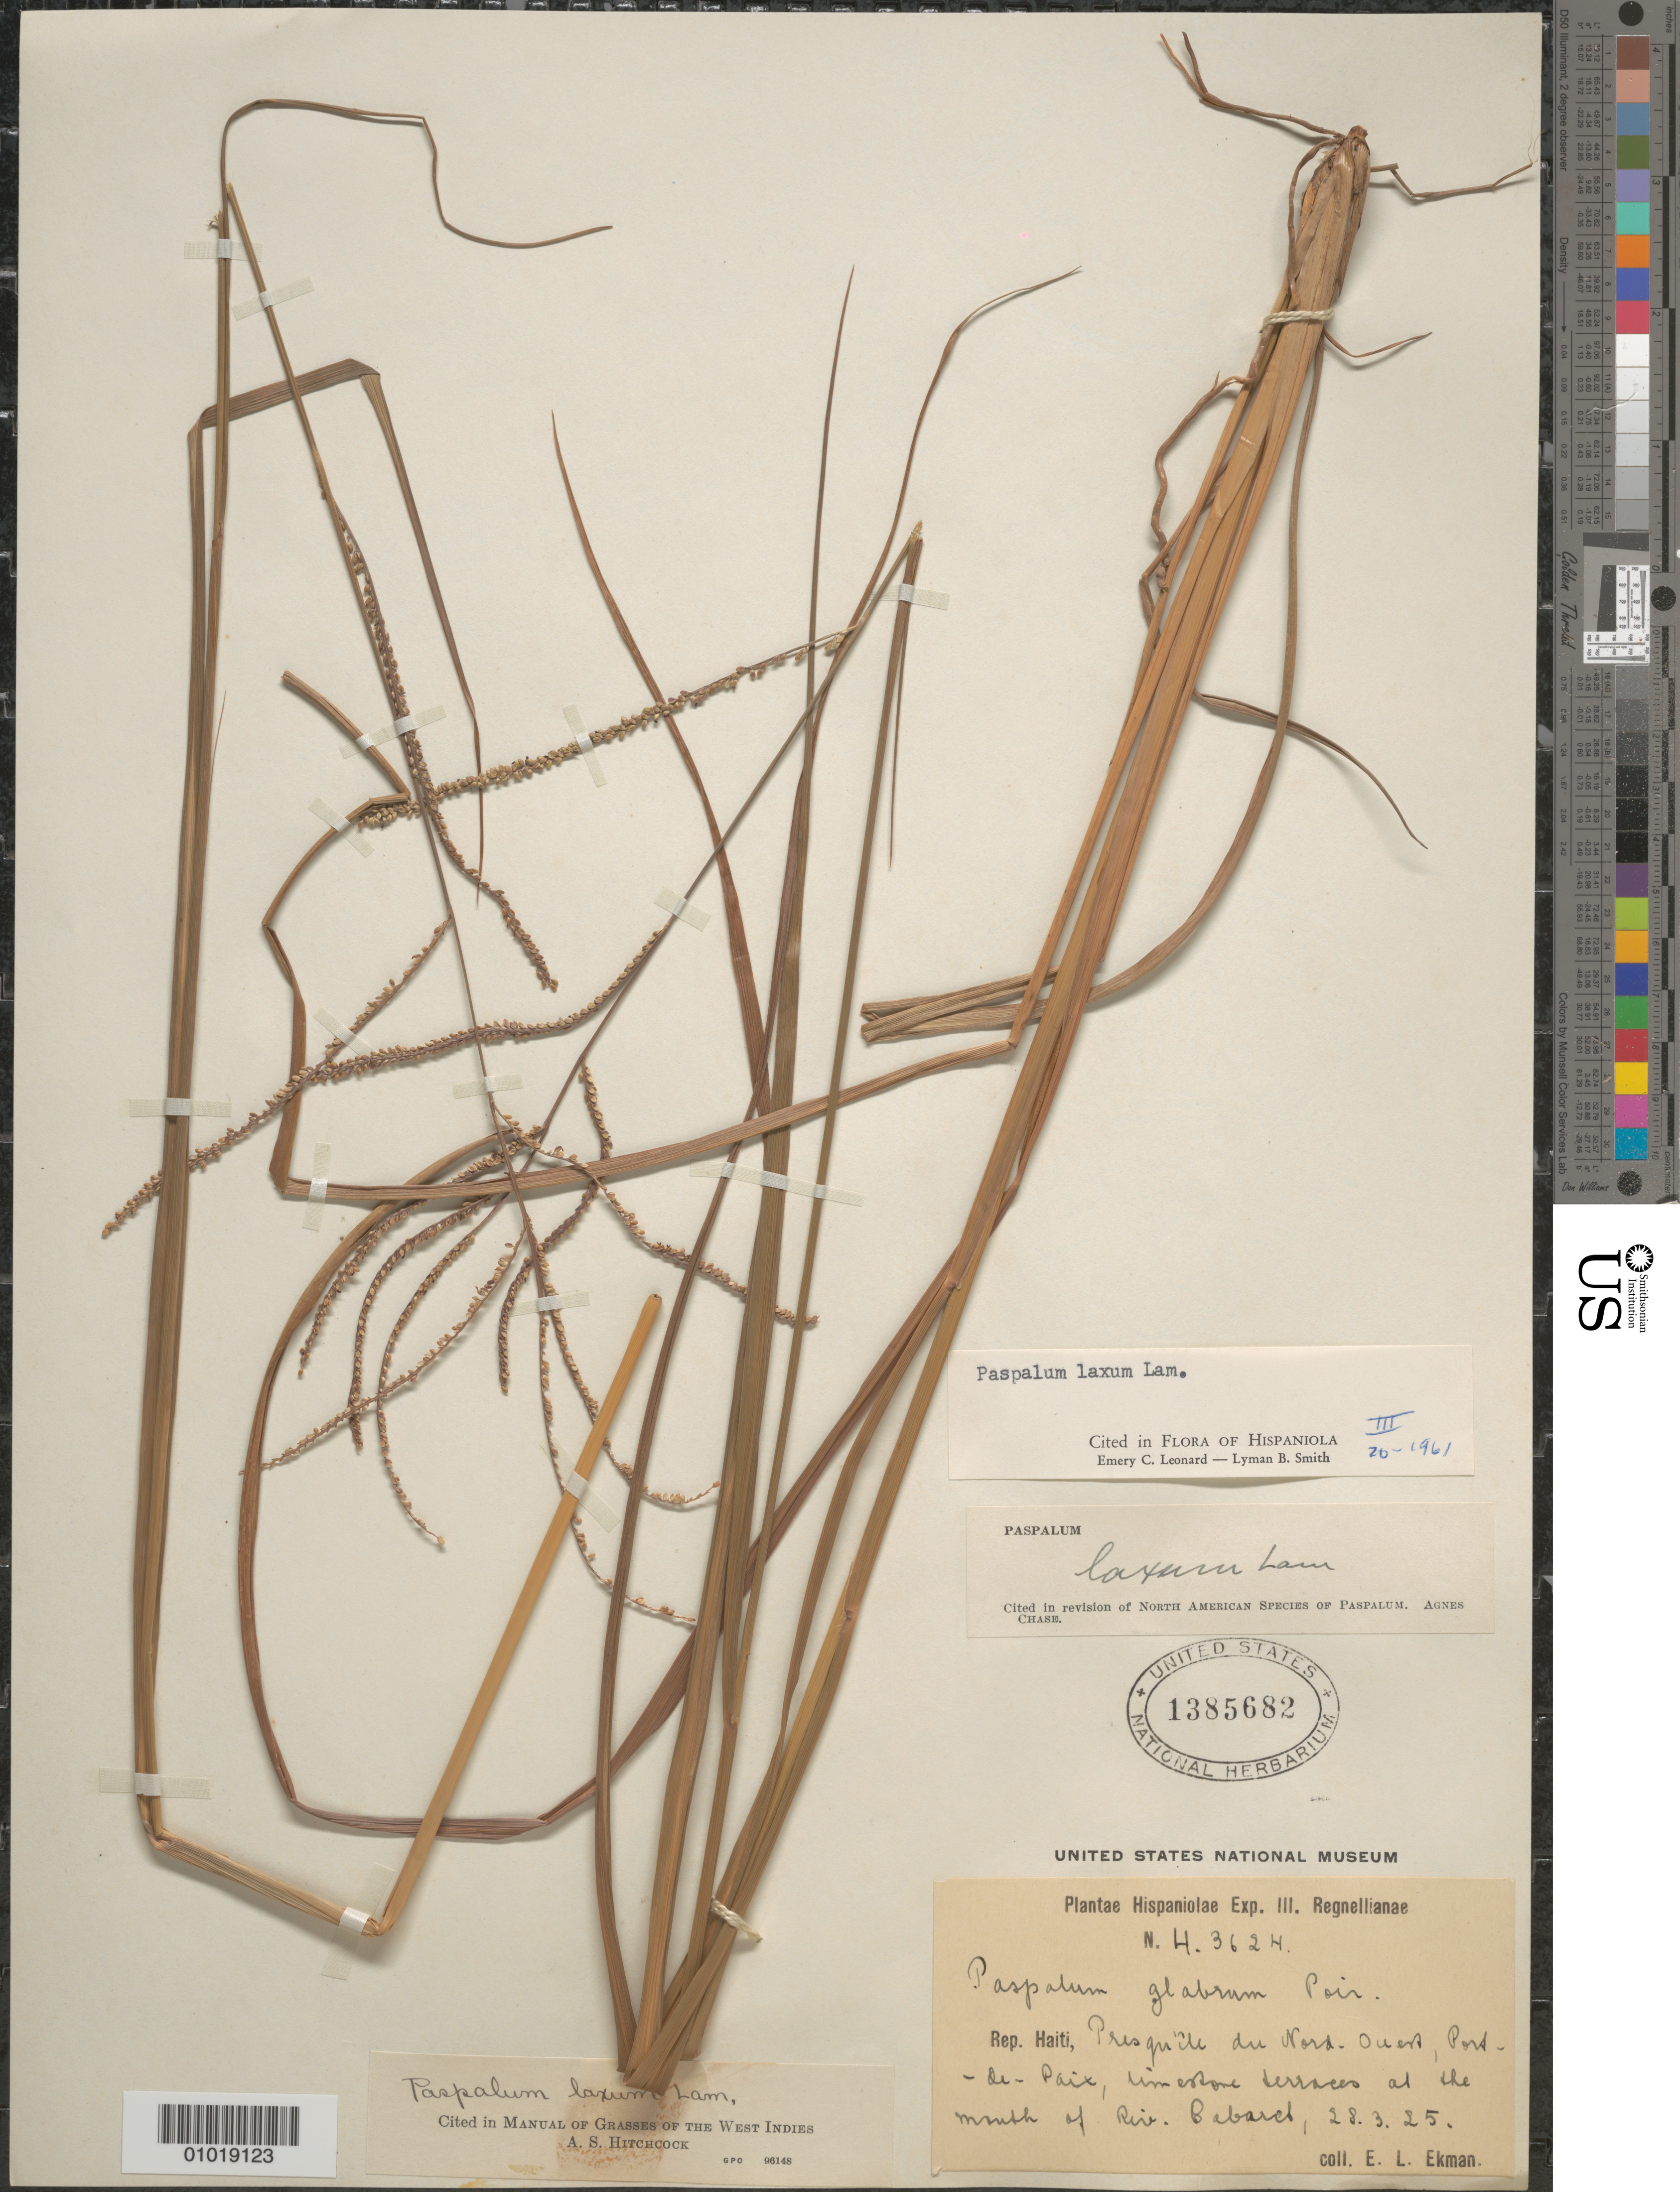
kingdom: Plantae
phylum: Tracheophyta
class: Liliopsida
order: Poales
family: Poaceae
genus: Paspalum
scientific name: Paspalum laxum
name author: Lam.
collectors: E. L. Ekman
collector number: H 3624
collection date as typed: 28 Mar 1925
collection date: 1925-03-28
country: Haiti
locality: Near Ile du Nord, Ouest, Port-de-Paix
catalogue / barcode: US 1385682